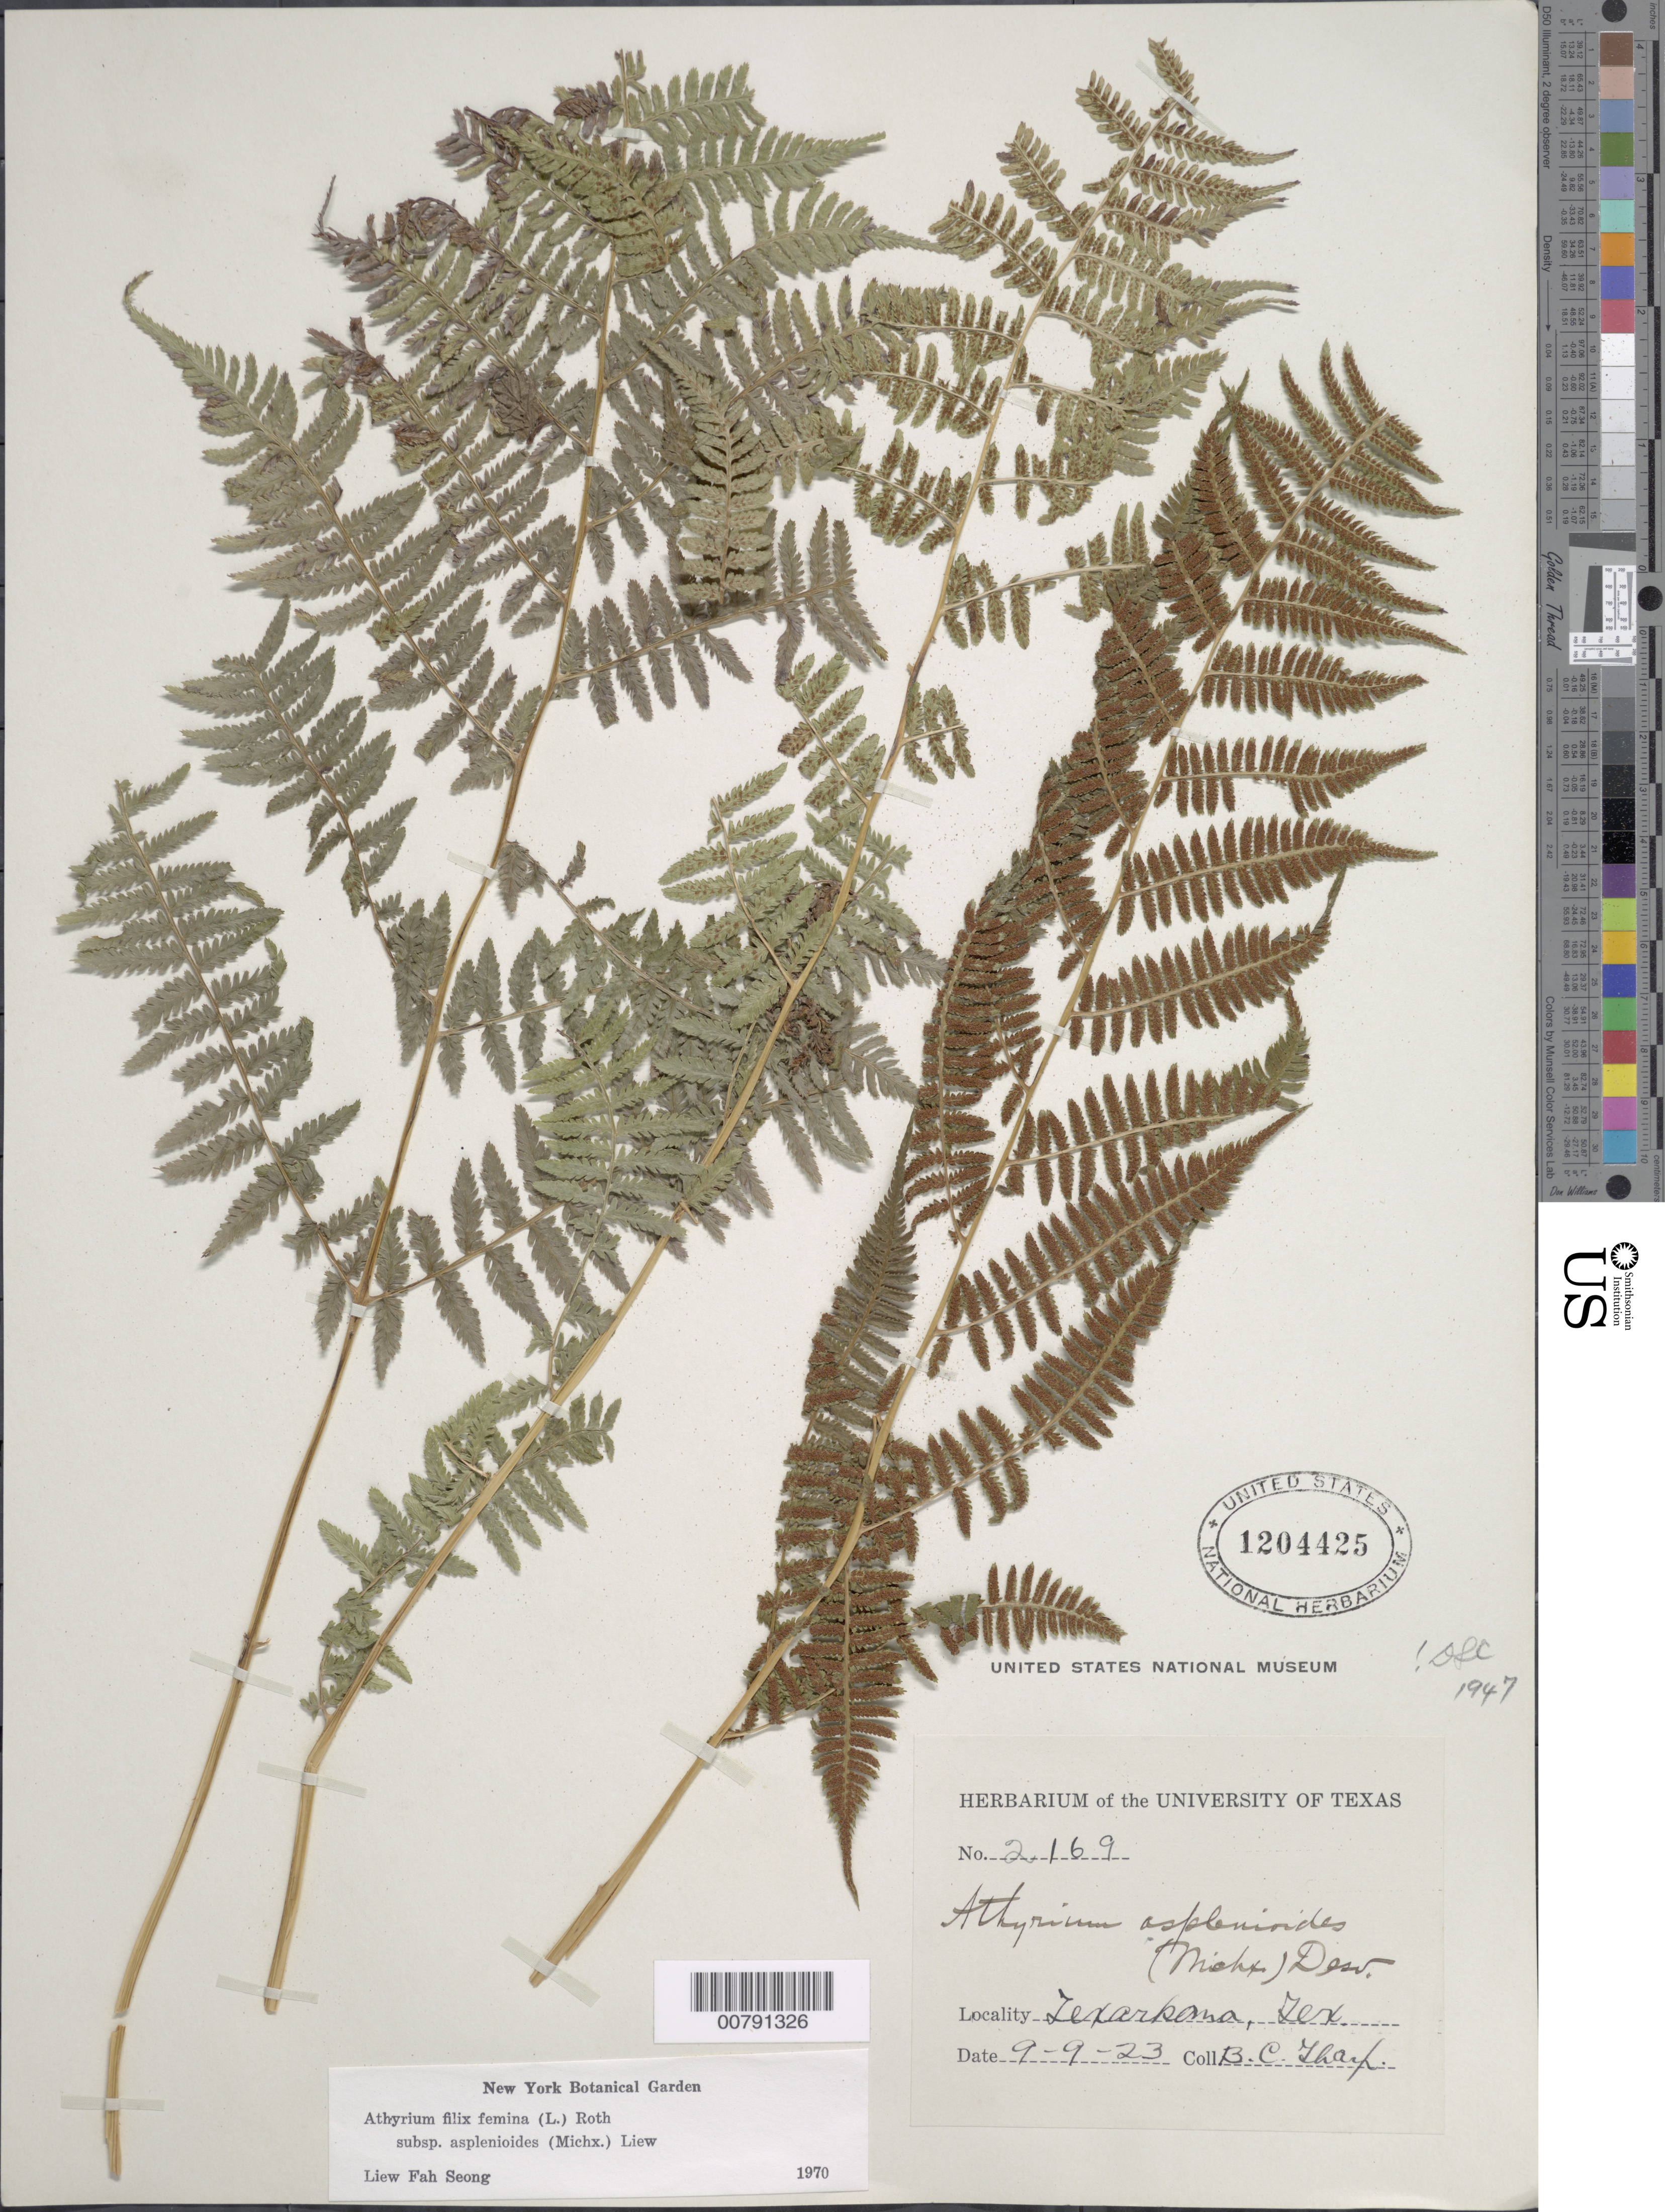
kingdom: Plantae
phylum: Tracheophyta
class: Polypodiopsida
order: Polypodiales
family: Athyriaceae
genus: Athyrium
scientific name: Athyrium filix-femina subsp. asplenioides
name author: (Michx.) Hultén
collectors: B. C. Tharp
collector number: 2169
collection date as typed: Transcribed d/m/y: 9/9/23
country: United States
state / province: Texas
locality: Texarkana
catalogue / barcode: US 1204425